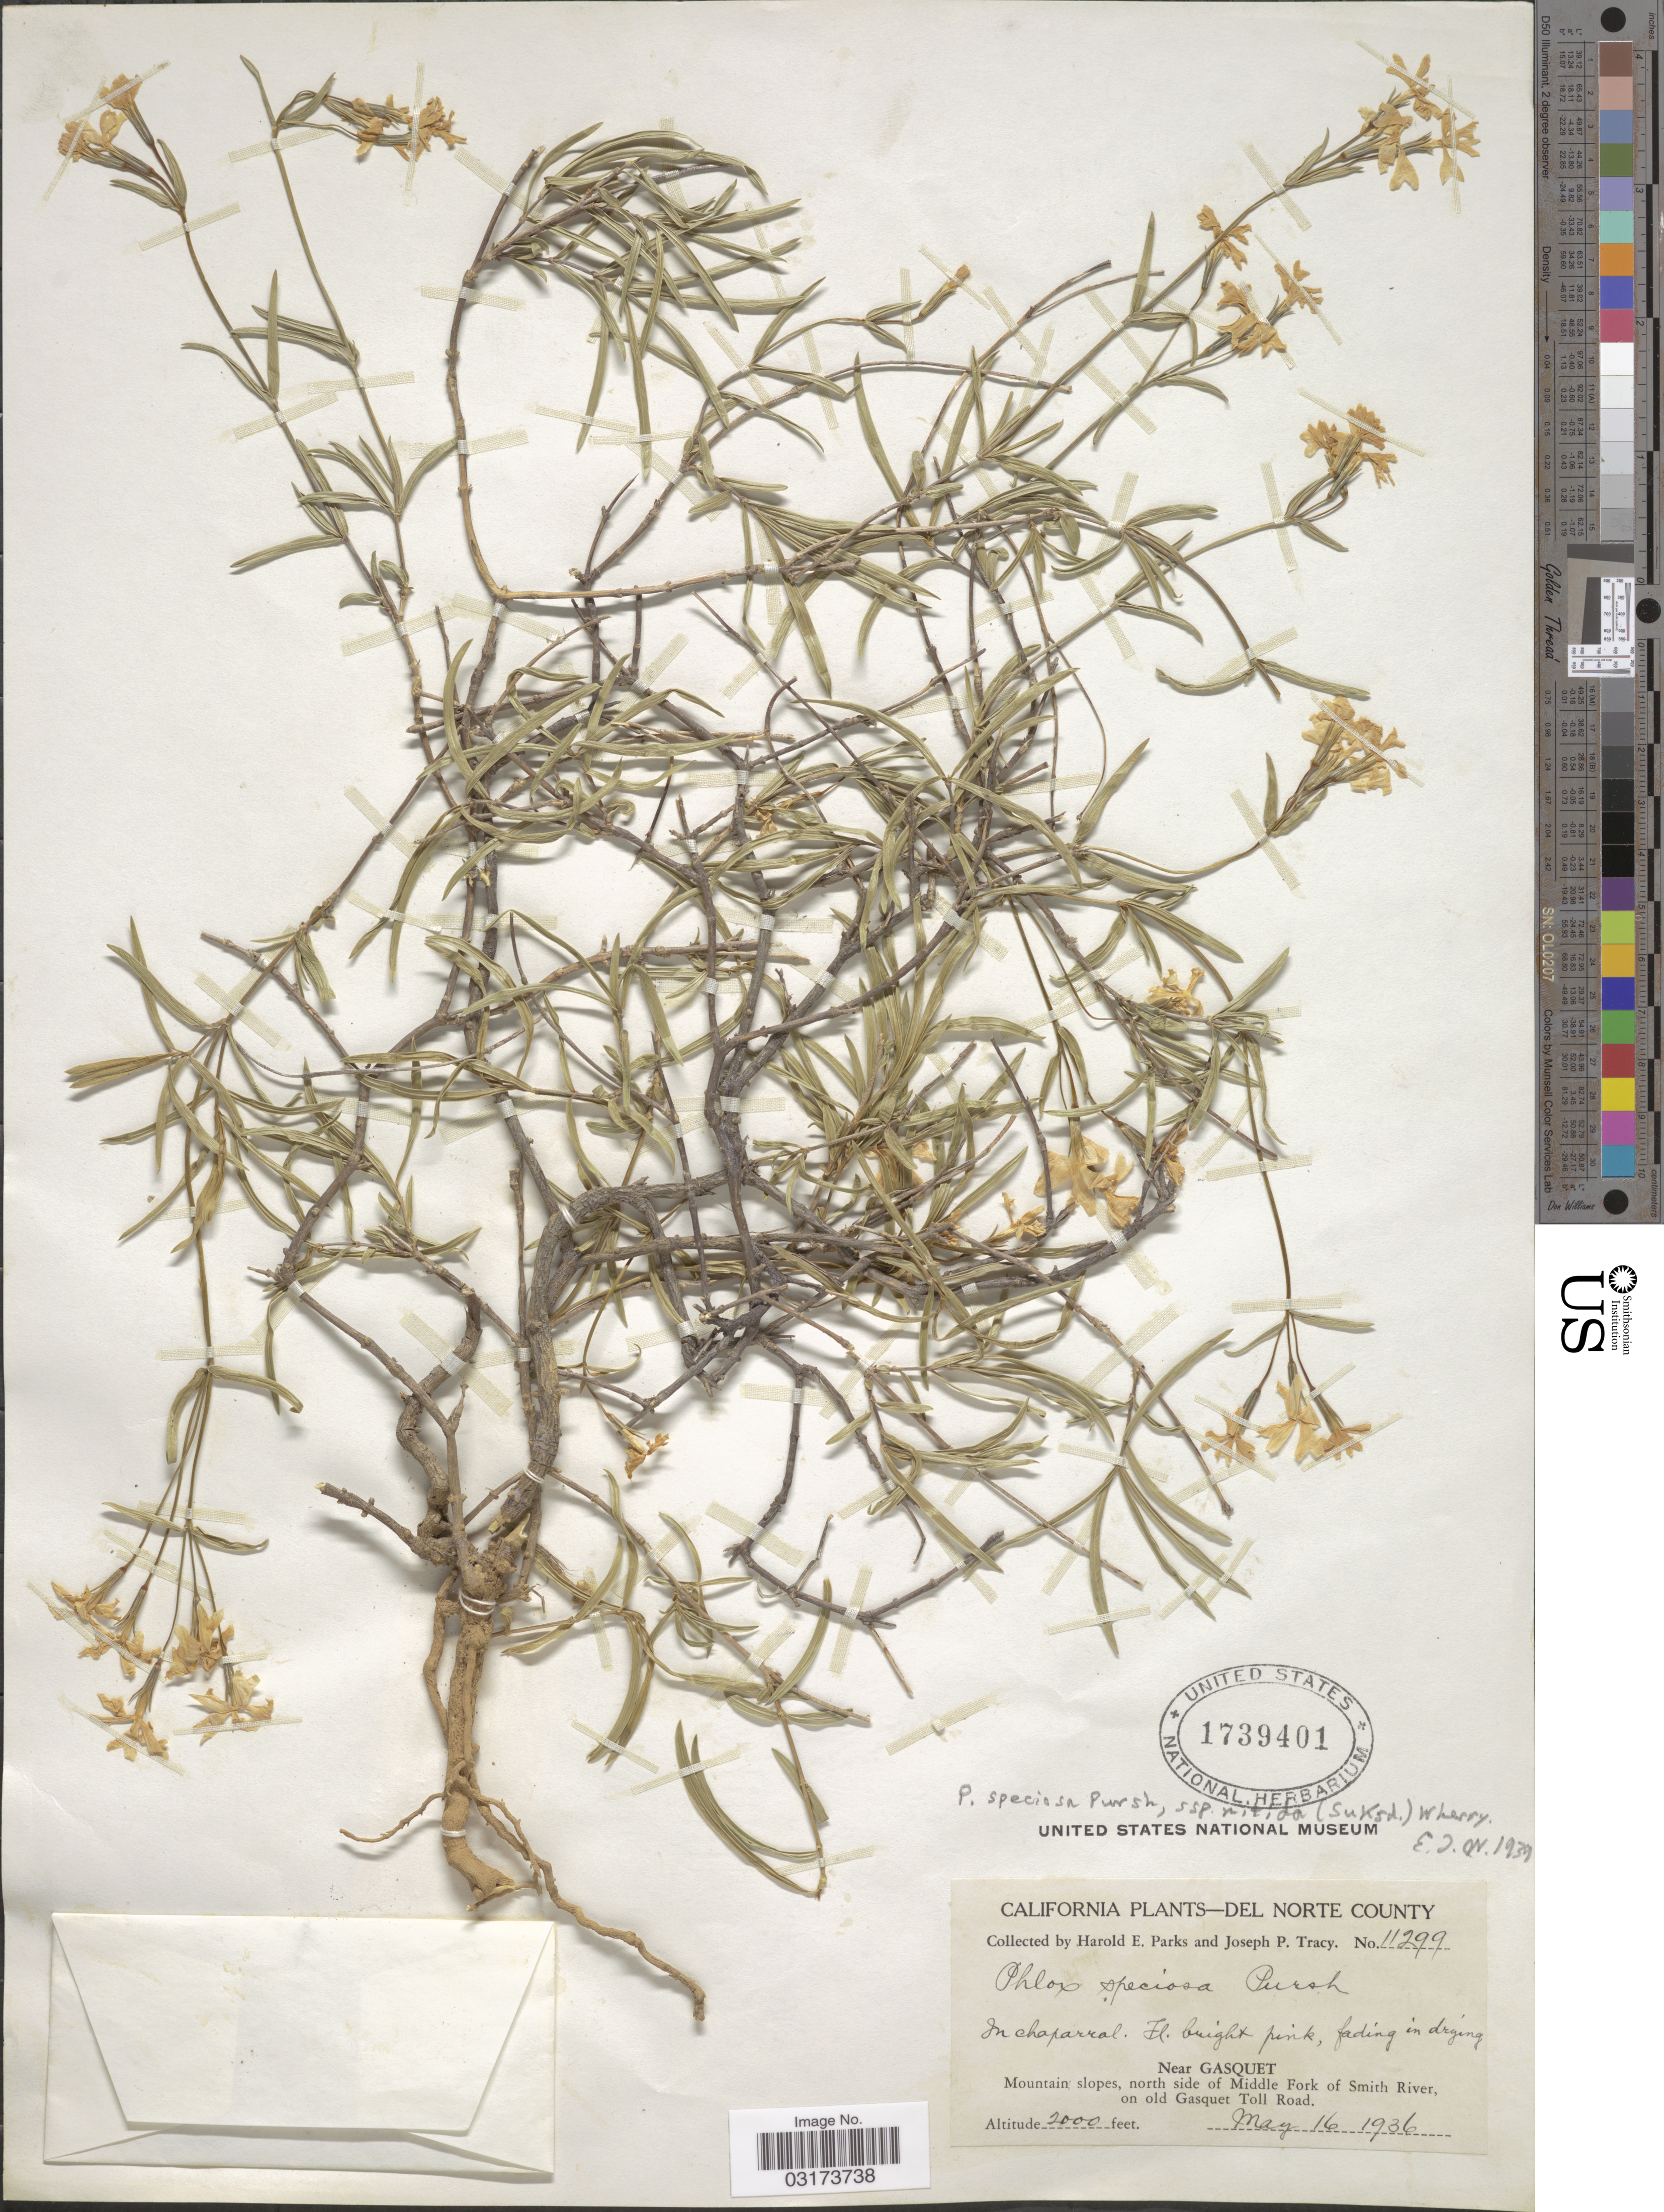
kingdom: Plantae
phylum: Tracheophyta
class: Magnoliopsida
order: Ericales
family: Polemoniaceae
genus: Phlox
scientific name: Phlox speciosa subsp. nitida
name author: (Suksd.) Wherry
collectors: H. E. Parks & J. Tracy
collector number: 11299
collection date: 1936-05-16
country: United States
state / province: California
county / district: Del Norte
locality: Del Norte County. Near Gasquet. Mountain slopes, north side of Middle Fork of Smith River, on old Gasquet Toll Road.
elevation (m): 610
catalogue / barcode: US 1739401